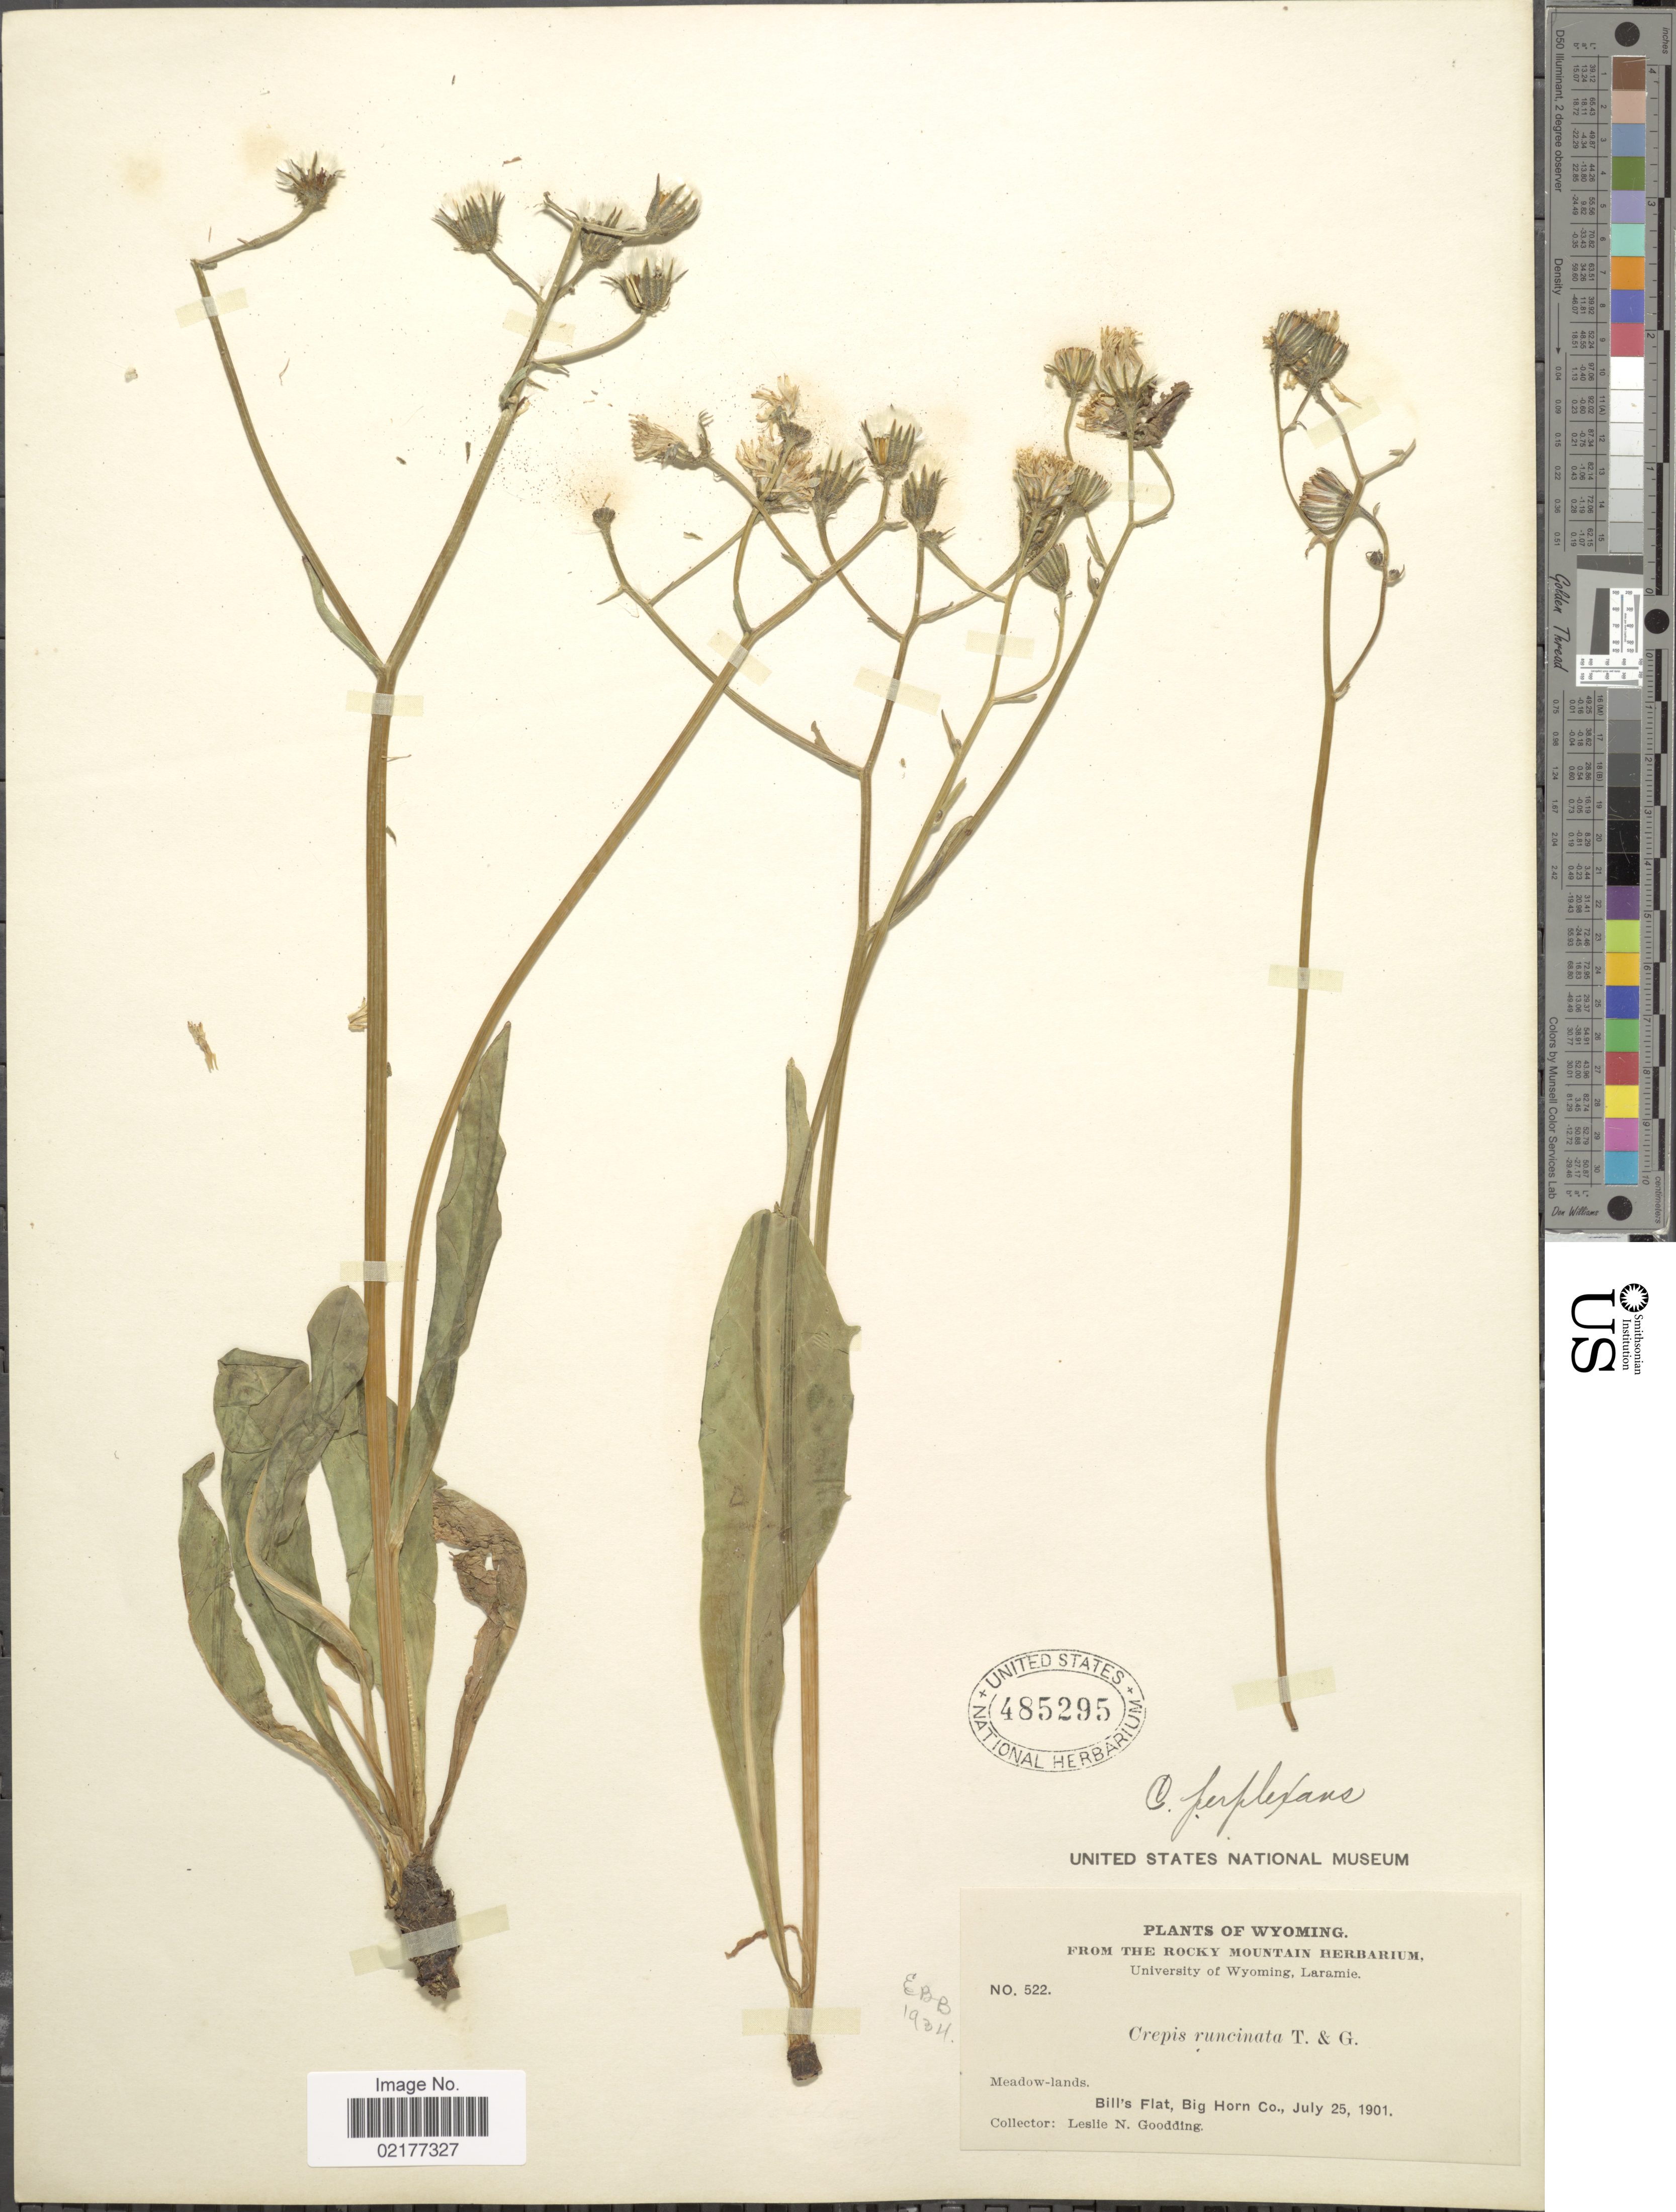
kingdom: Plantae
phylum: Tracheophyta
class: Magnoliopsida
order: Asterales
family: Asteraceae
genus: Crepis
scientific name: Crepis runcinata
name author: Torr. & A. Gray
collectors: L. N. Goodding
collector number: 522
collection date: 1901-07-25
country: United States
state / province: Wyoming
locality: Bill's Flat, Big Horn Co.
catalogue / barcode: US 485295